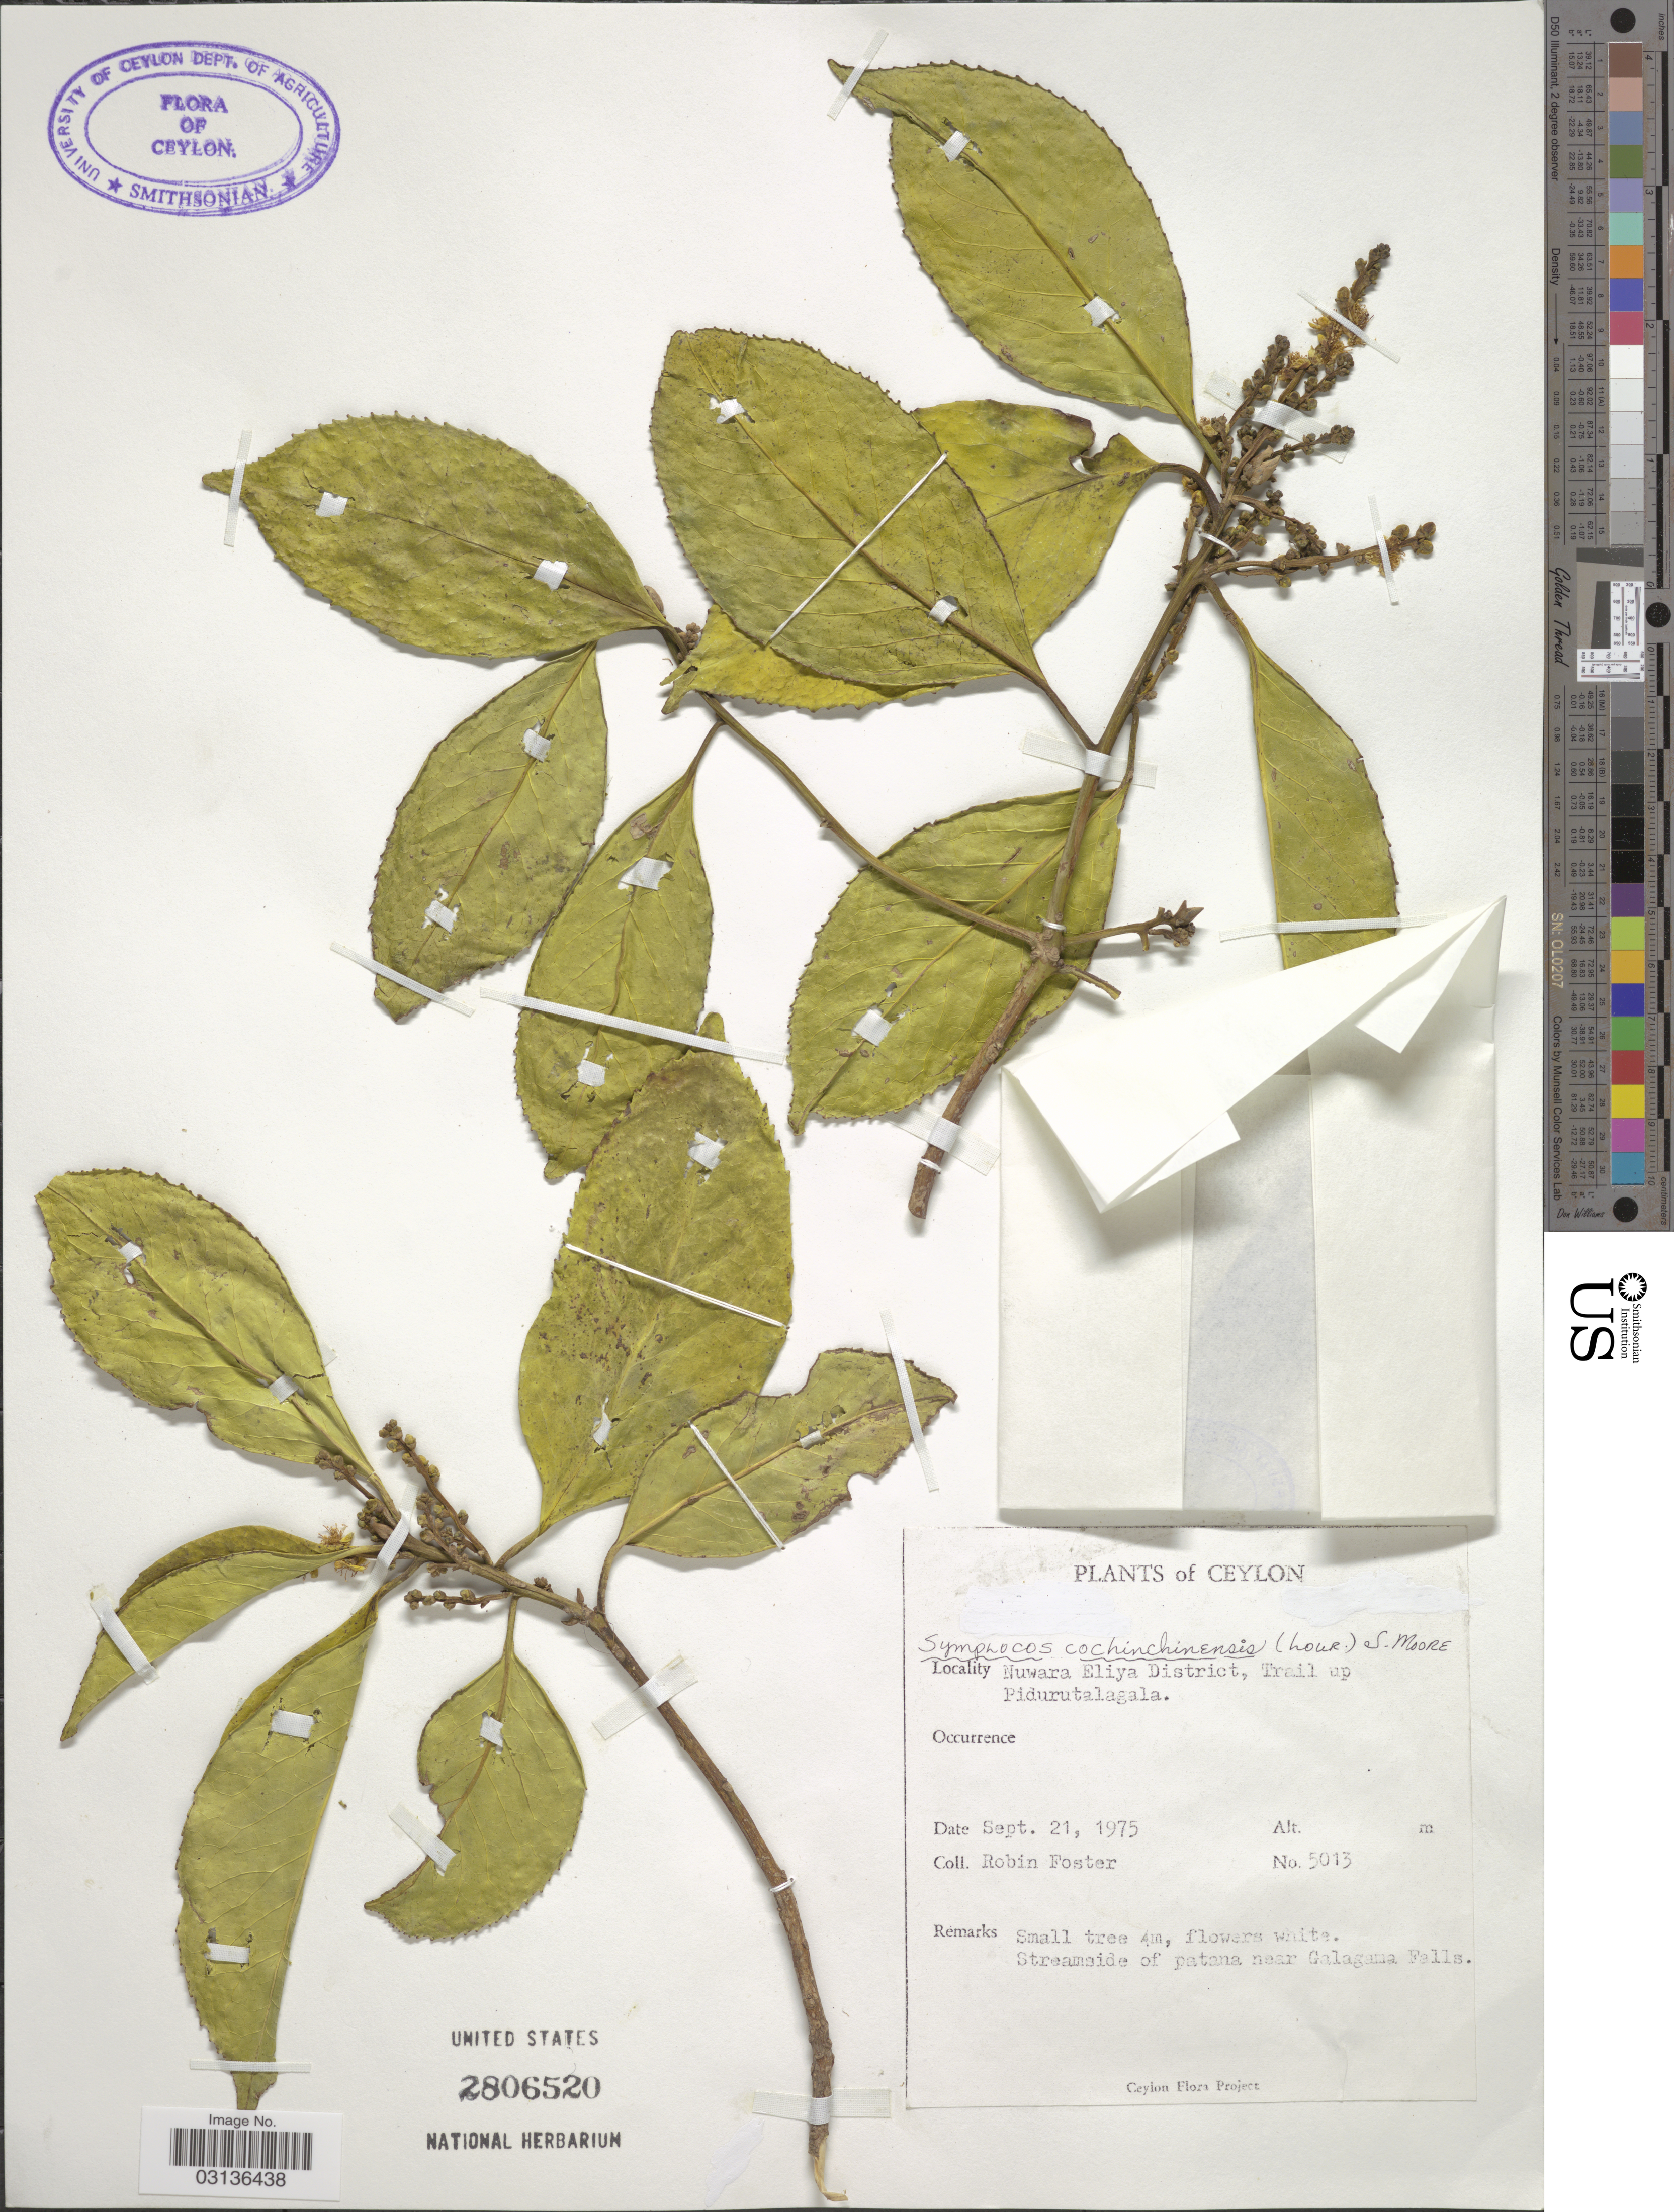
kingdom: Plantae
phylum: Tracheophyta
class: Magnoliopsida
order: Ericales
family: Symplocaceae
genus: Symplocos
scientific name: Symplocos cochinchinensis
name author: (Lour.) S. Moore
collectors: R. B. Foster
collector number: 5013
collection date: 1975-09-21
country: Sri Lanka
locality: Ceylon. Nuwara Eliya District, Trail up Pidurutalagala.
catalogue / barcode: US 2806520